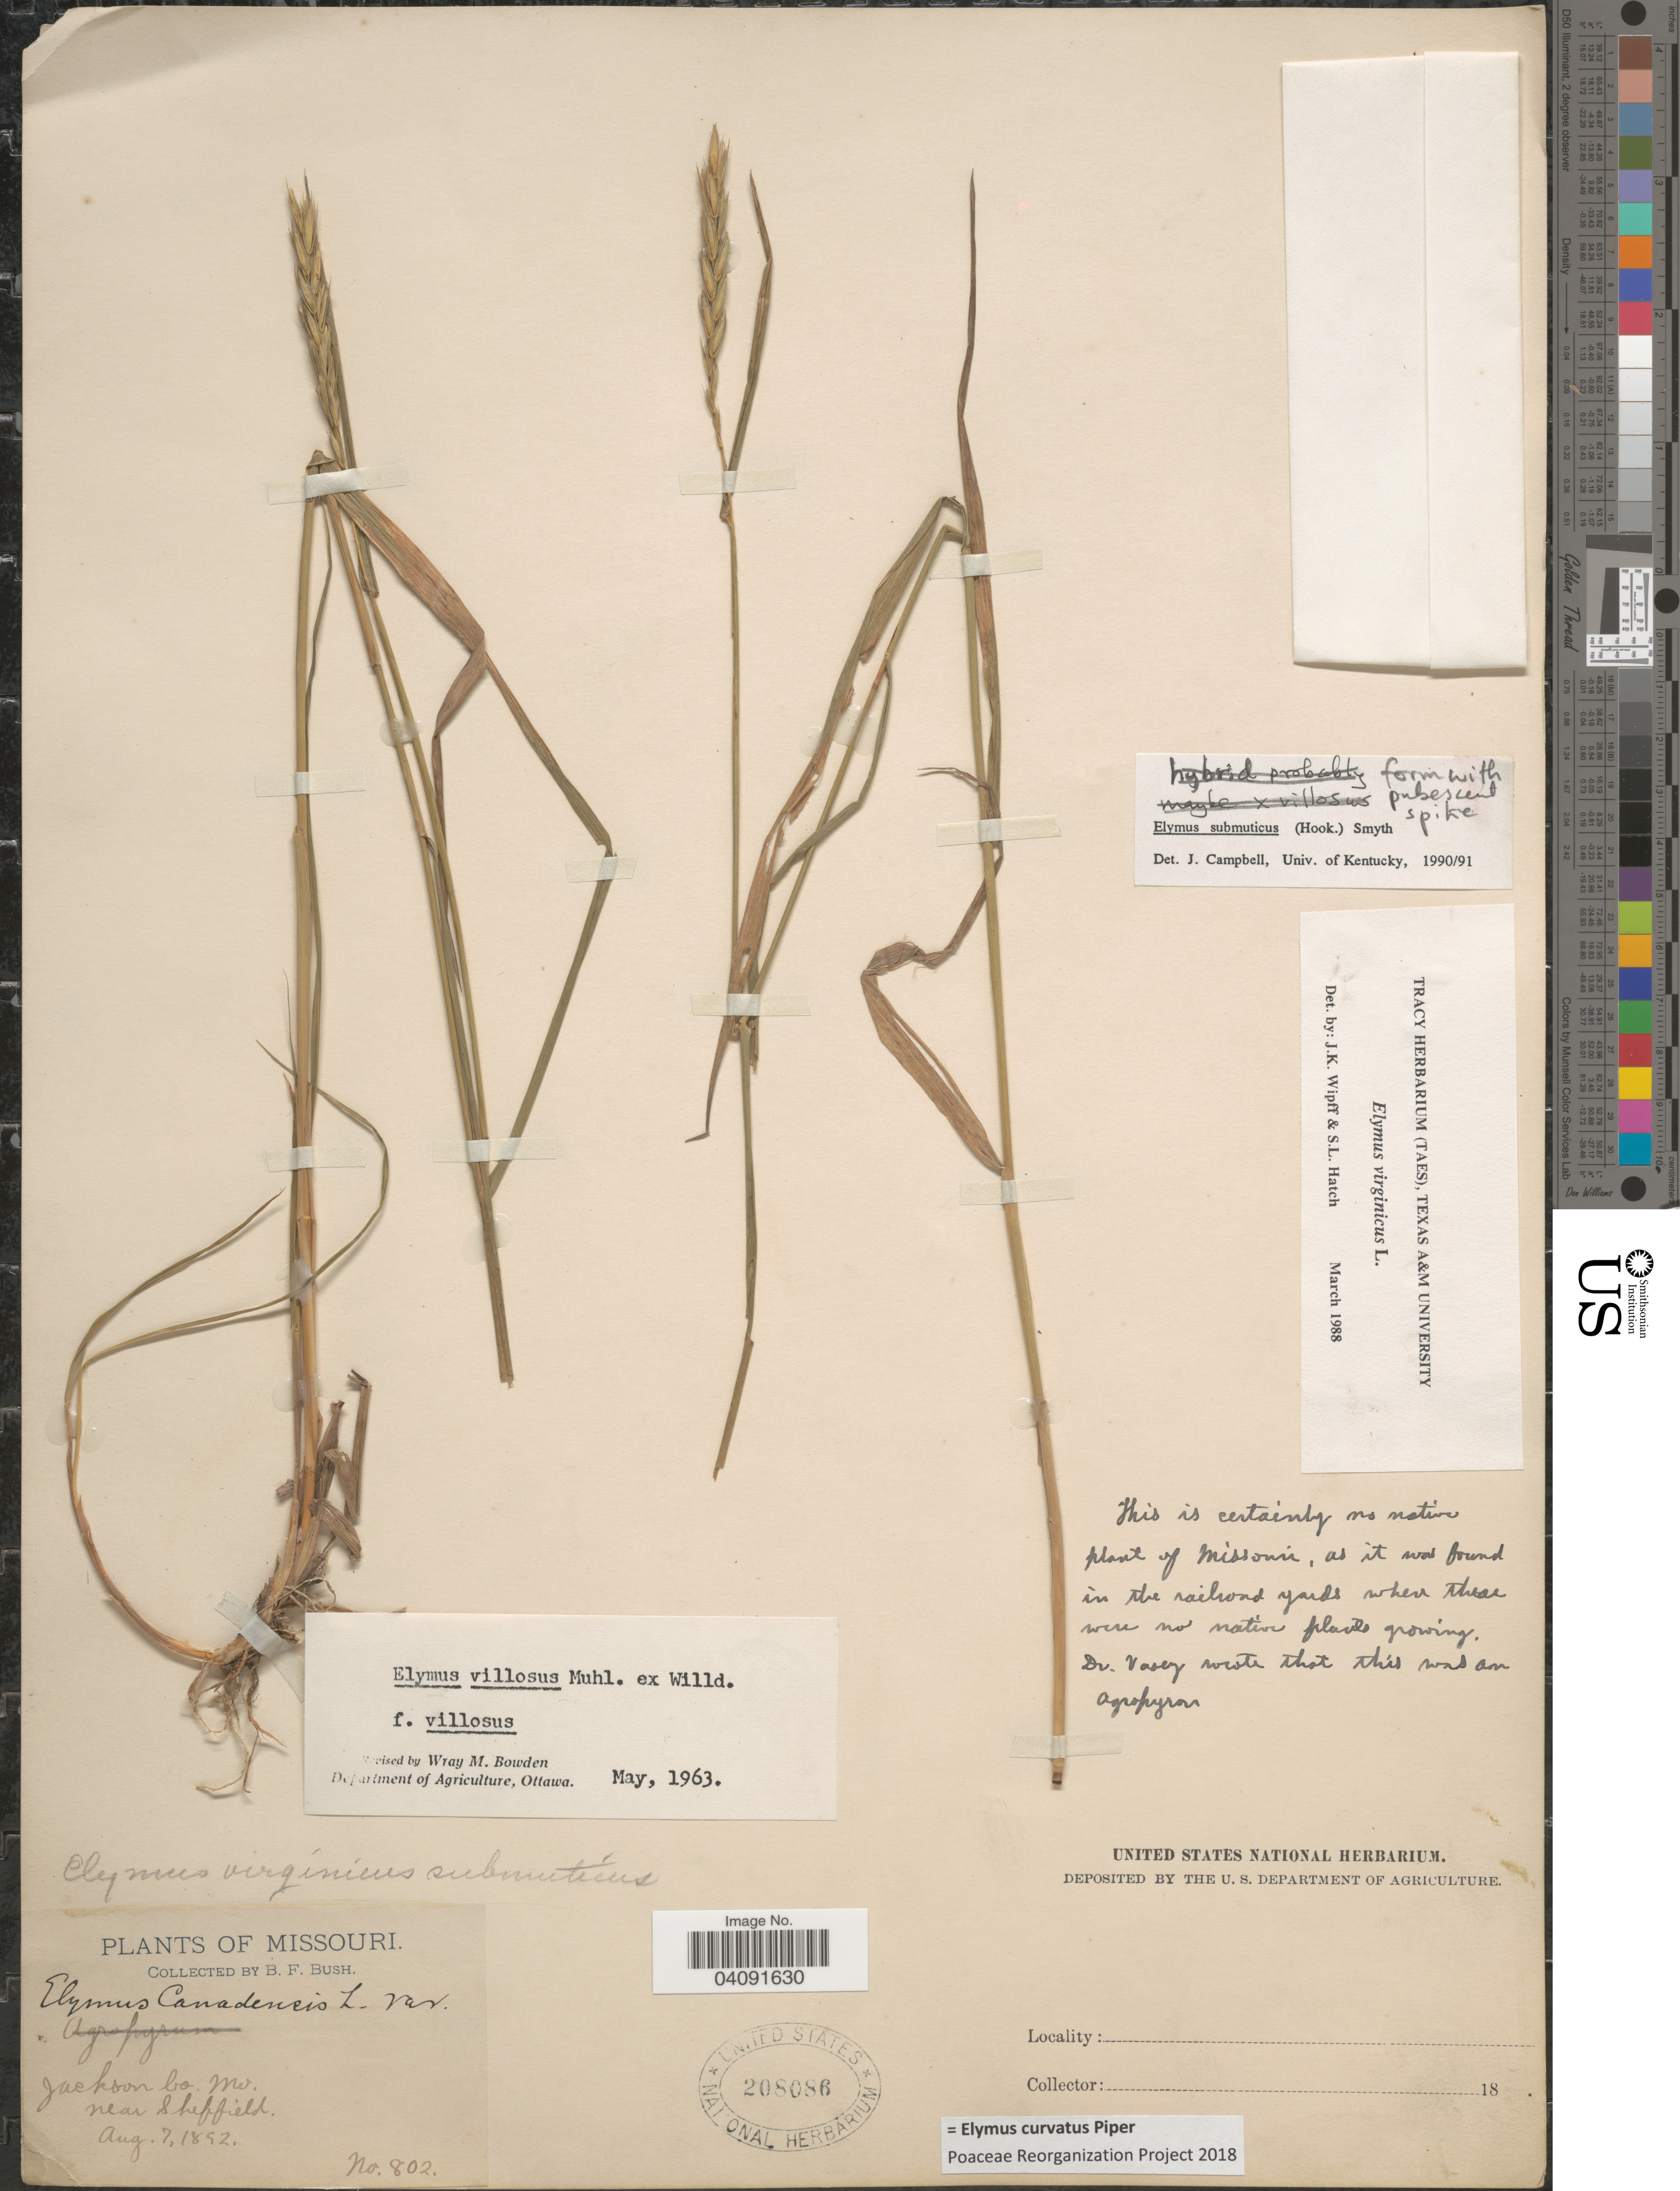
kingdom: Plantae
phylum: Tracheophyta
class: Liliopsida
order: Poales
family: Poaceae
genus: Elymus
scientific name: Elymus curvatus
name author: Piper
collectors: B. F. Bush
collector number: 802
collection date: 1892-08-07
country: United States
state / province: Missouri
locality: Jackson Co. near Sheffield.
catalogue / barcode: US 208086